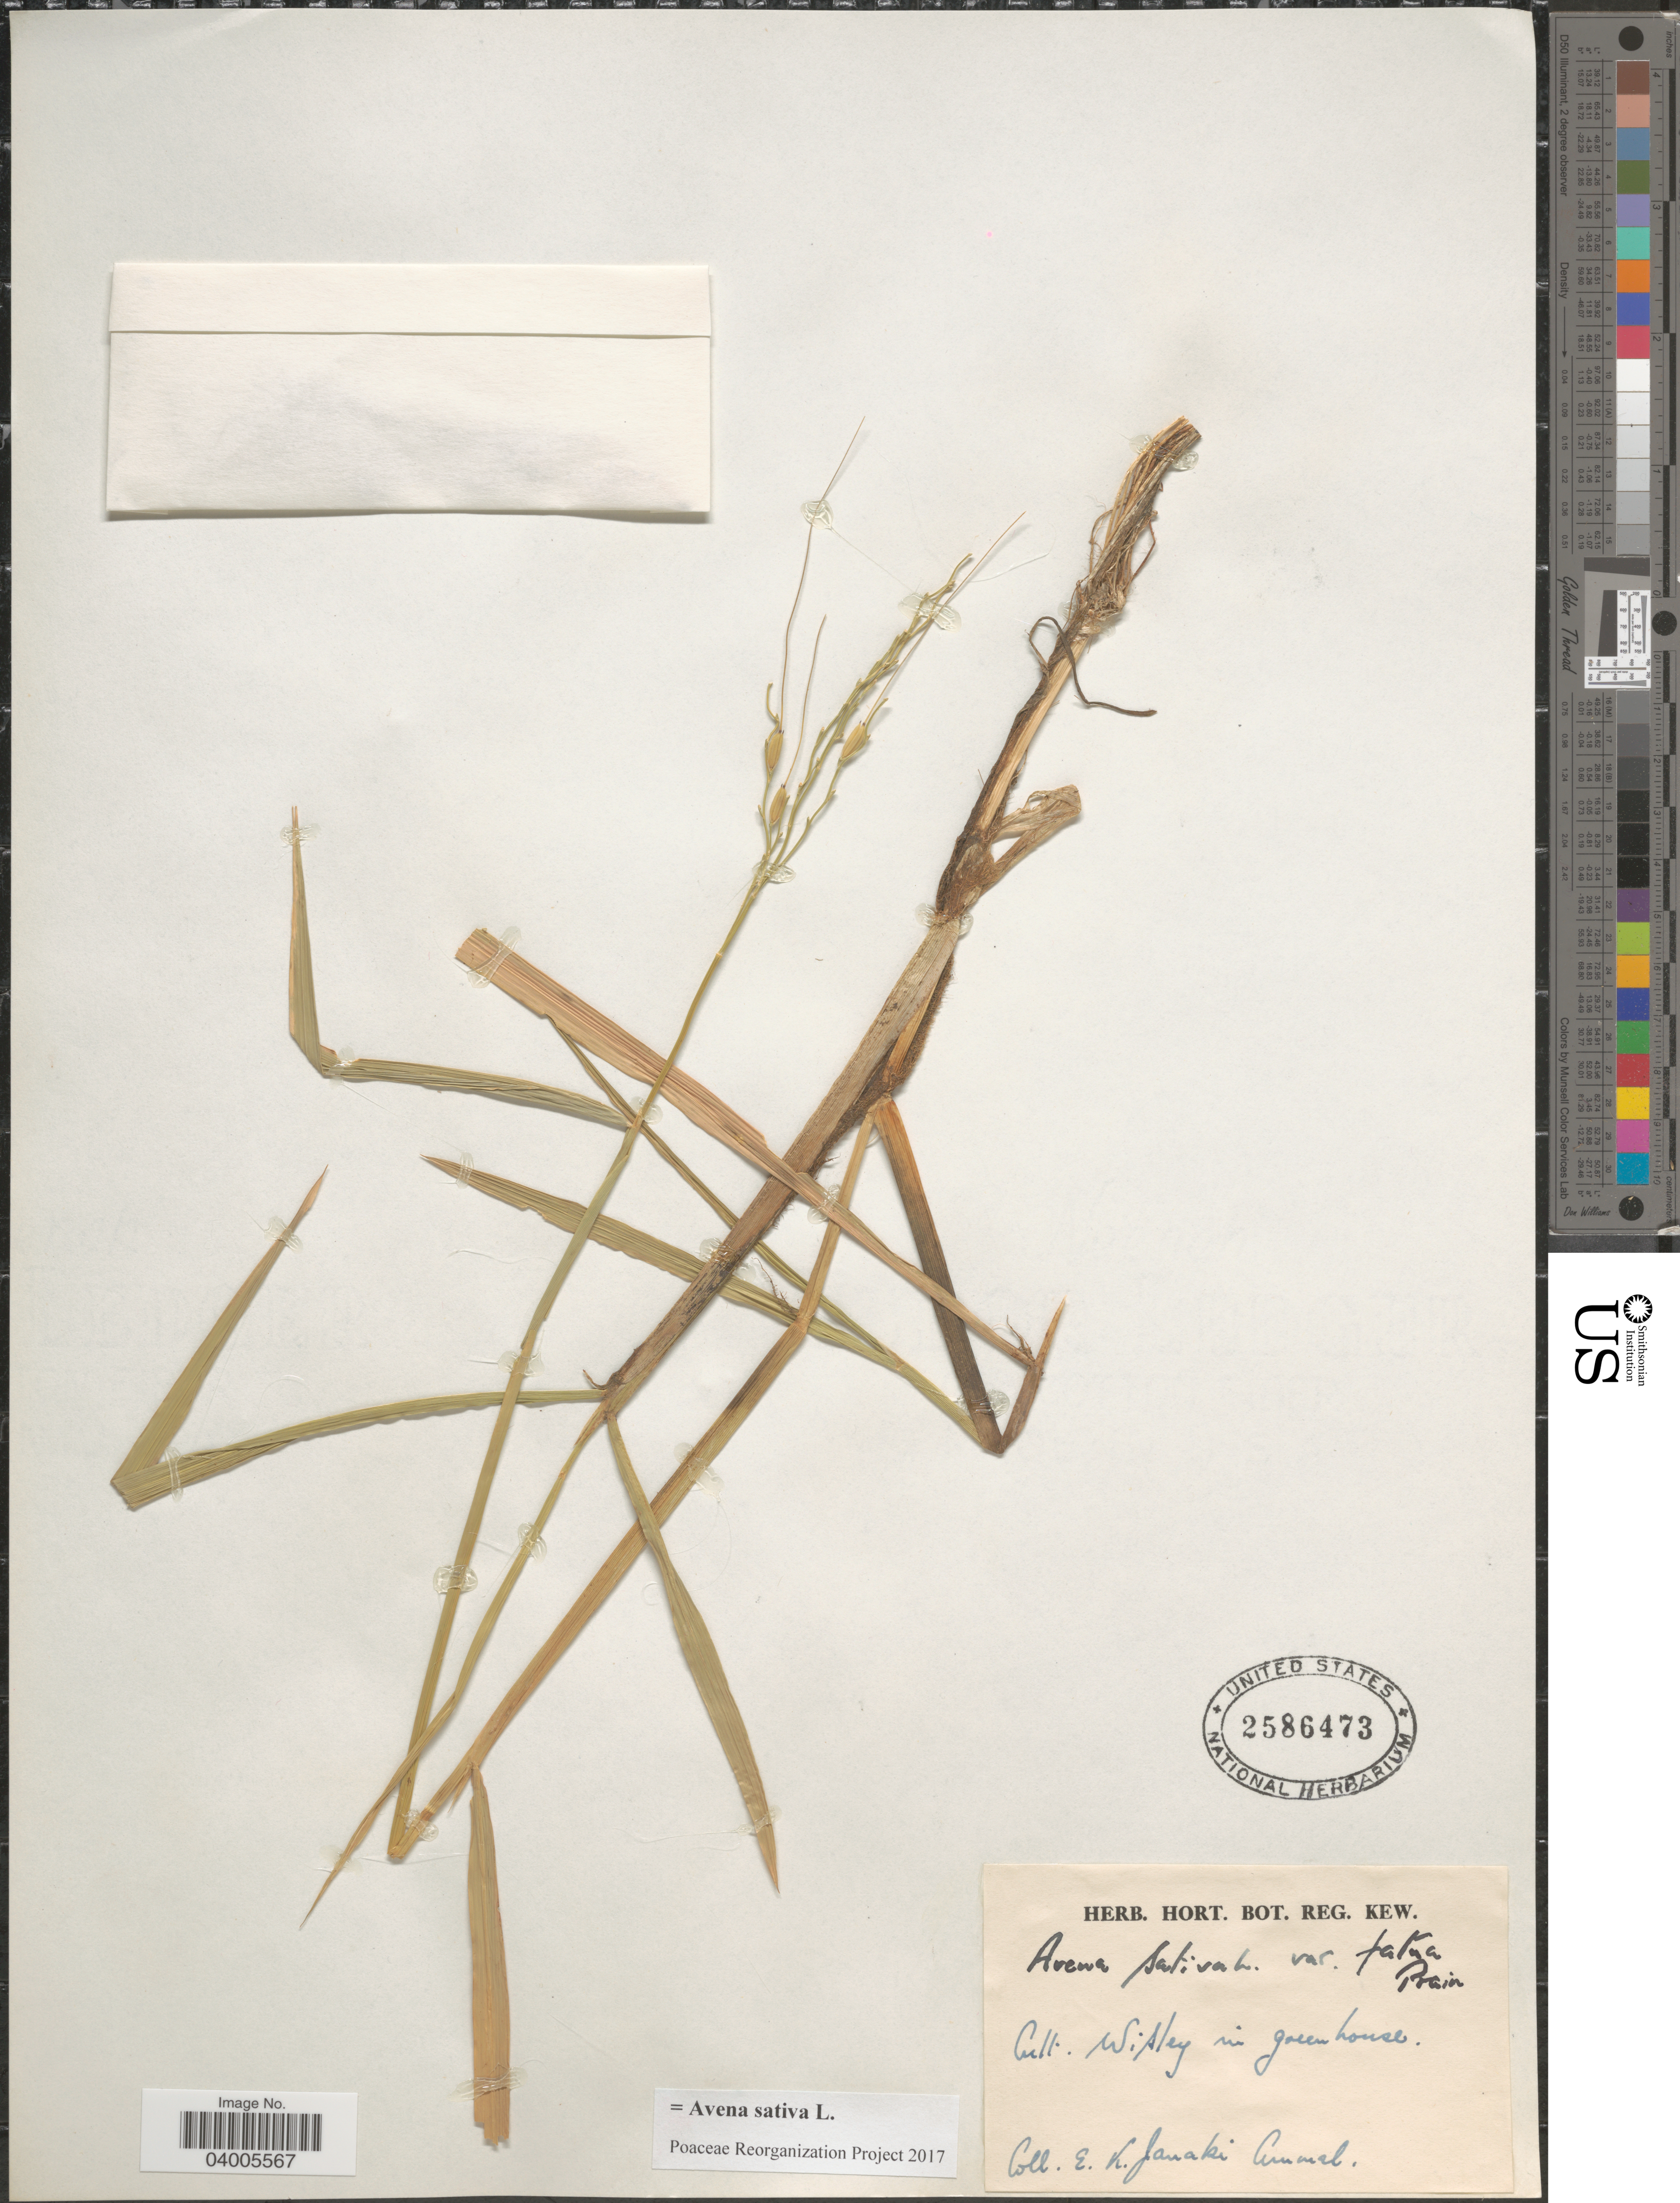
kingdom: Plantae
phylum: Tracheophyta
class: Liliopsida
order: Poales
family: Poaceae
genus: Avena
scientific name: Avena sativa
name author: L.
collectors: E. Janaki Ammal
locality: Cult. Wisley in green house.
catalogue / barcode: US 2586473